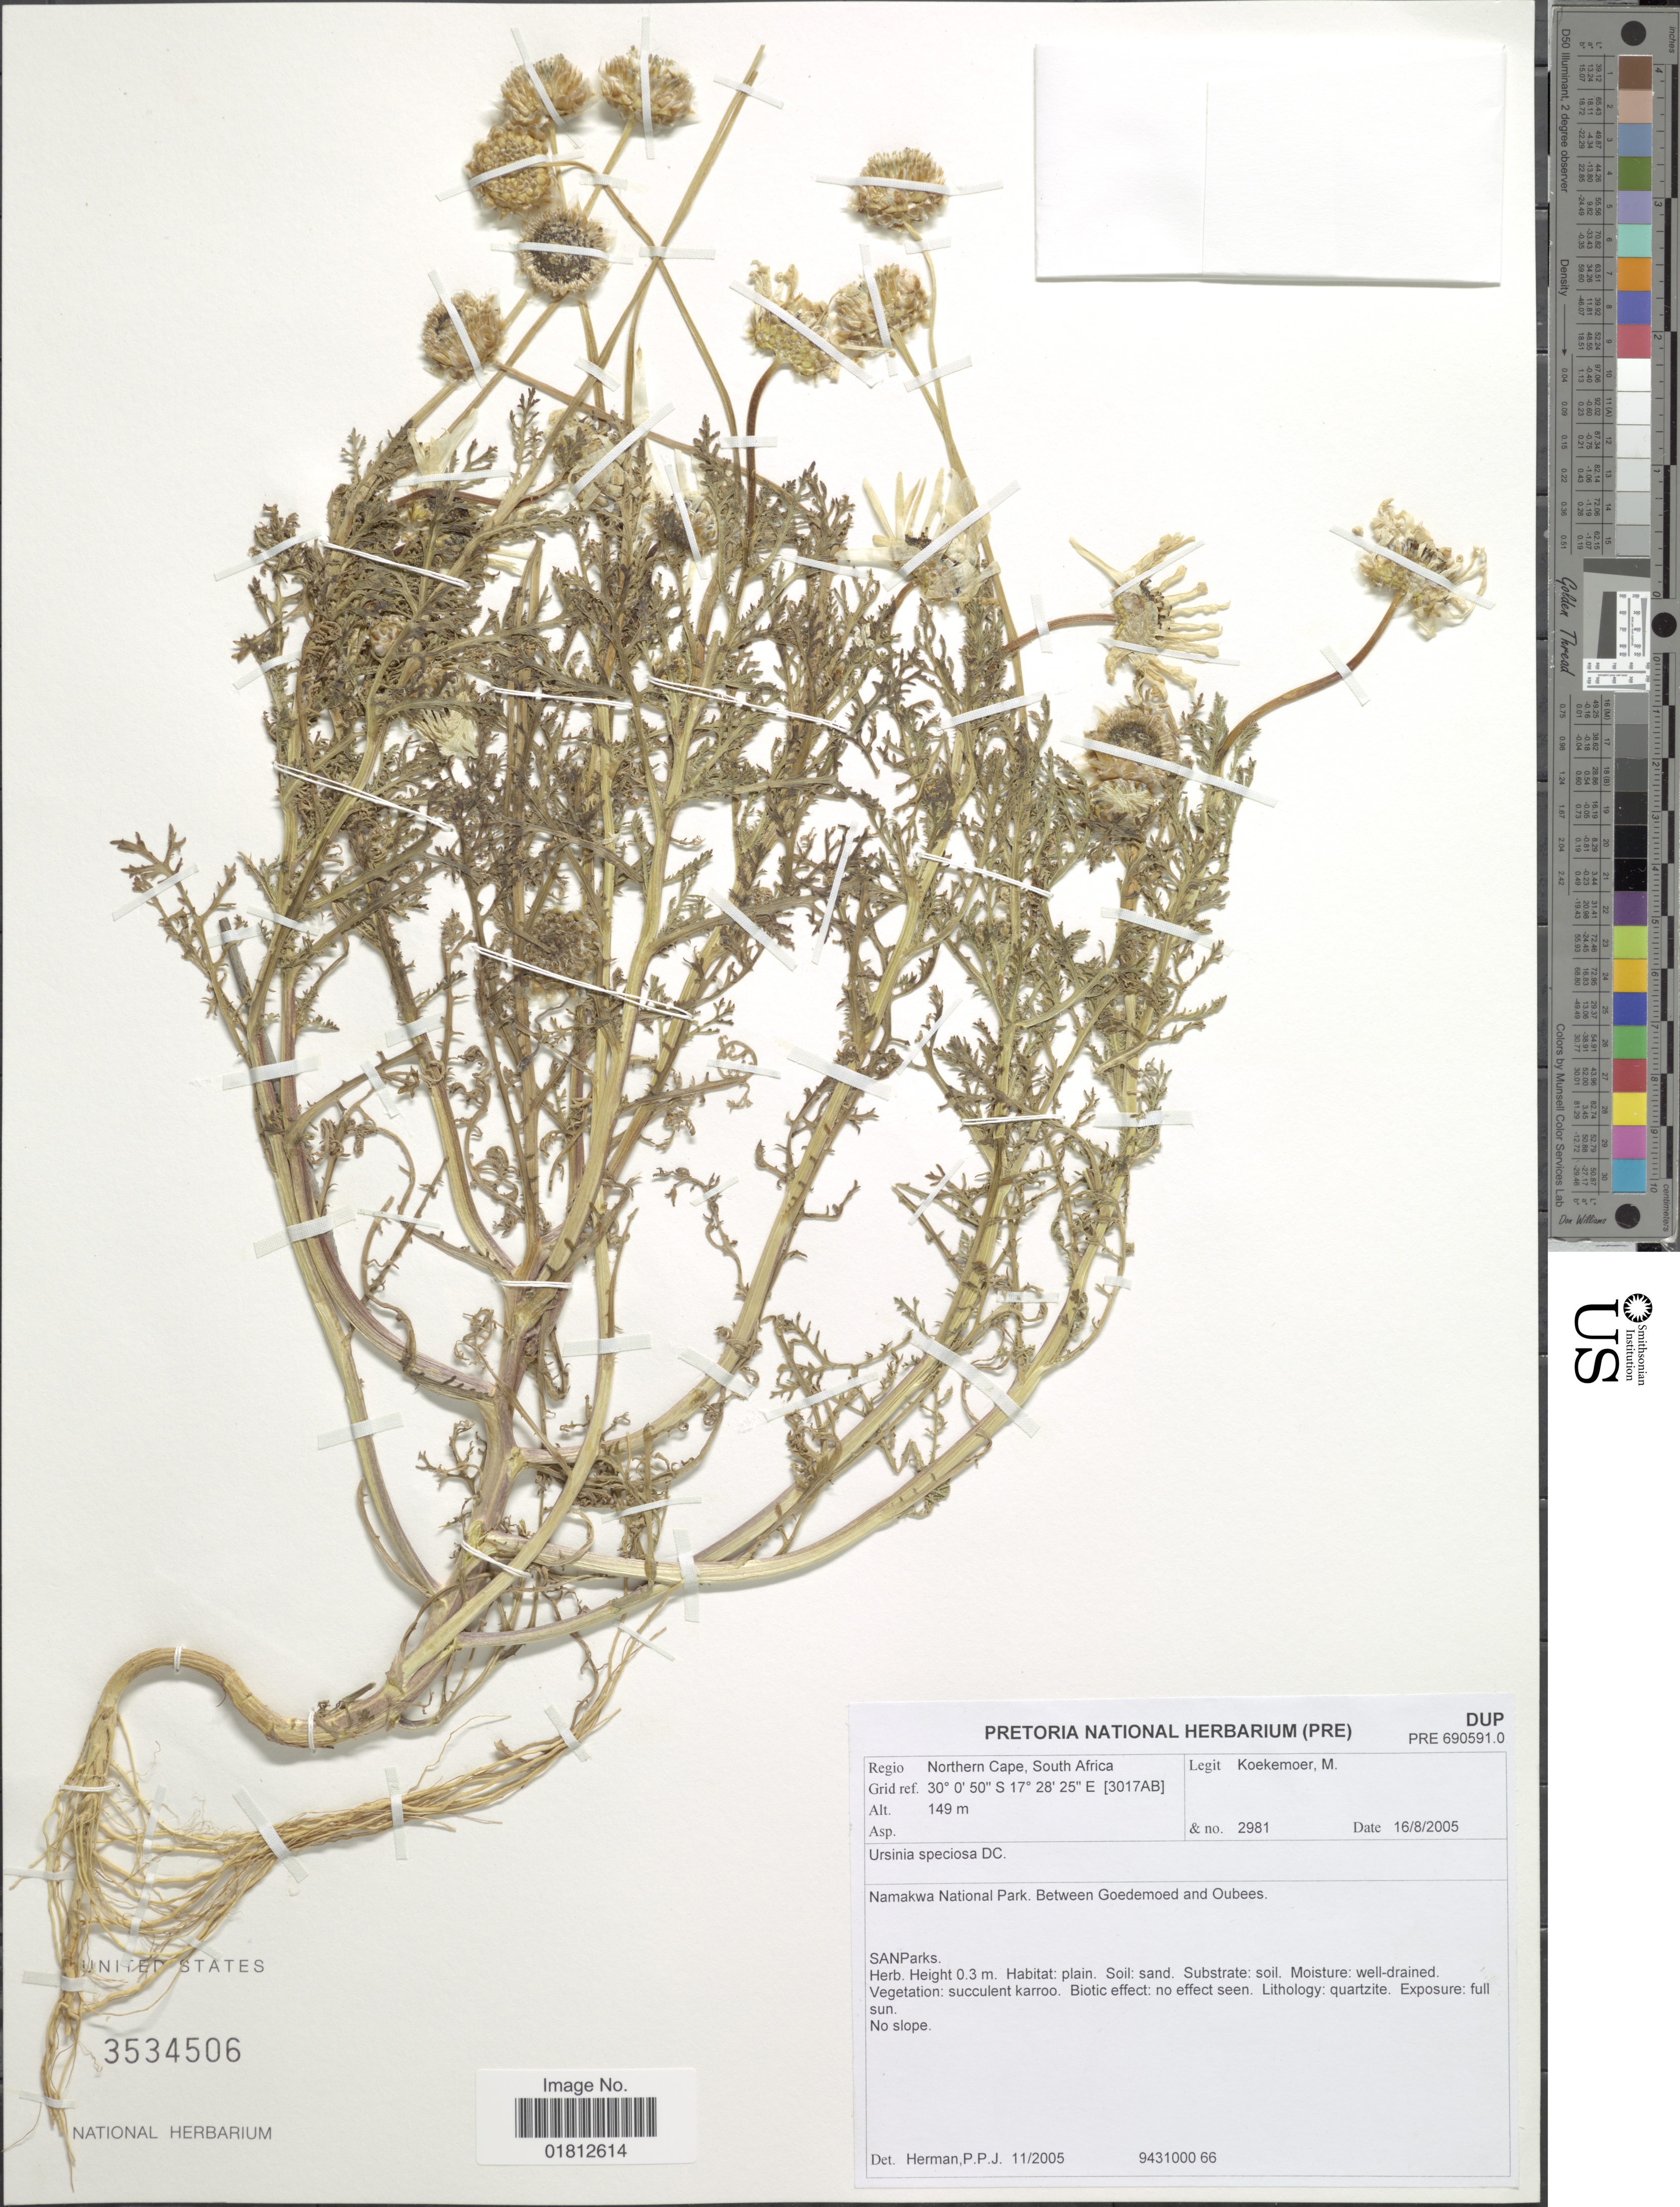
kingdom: Plantae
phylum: Tracheophyta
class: Magnoliopsida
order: Asterales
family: Asteraceae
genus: Ursinia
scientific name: Ursinia speciosa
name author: DC.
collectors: M. Koekemoer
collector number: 2981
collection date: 2005-08-16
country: South Africa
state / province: Northern Cape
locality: Namakawa National Park, between Goedemoed and Oubees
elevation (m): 149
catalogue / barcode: US 3534506